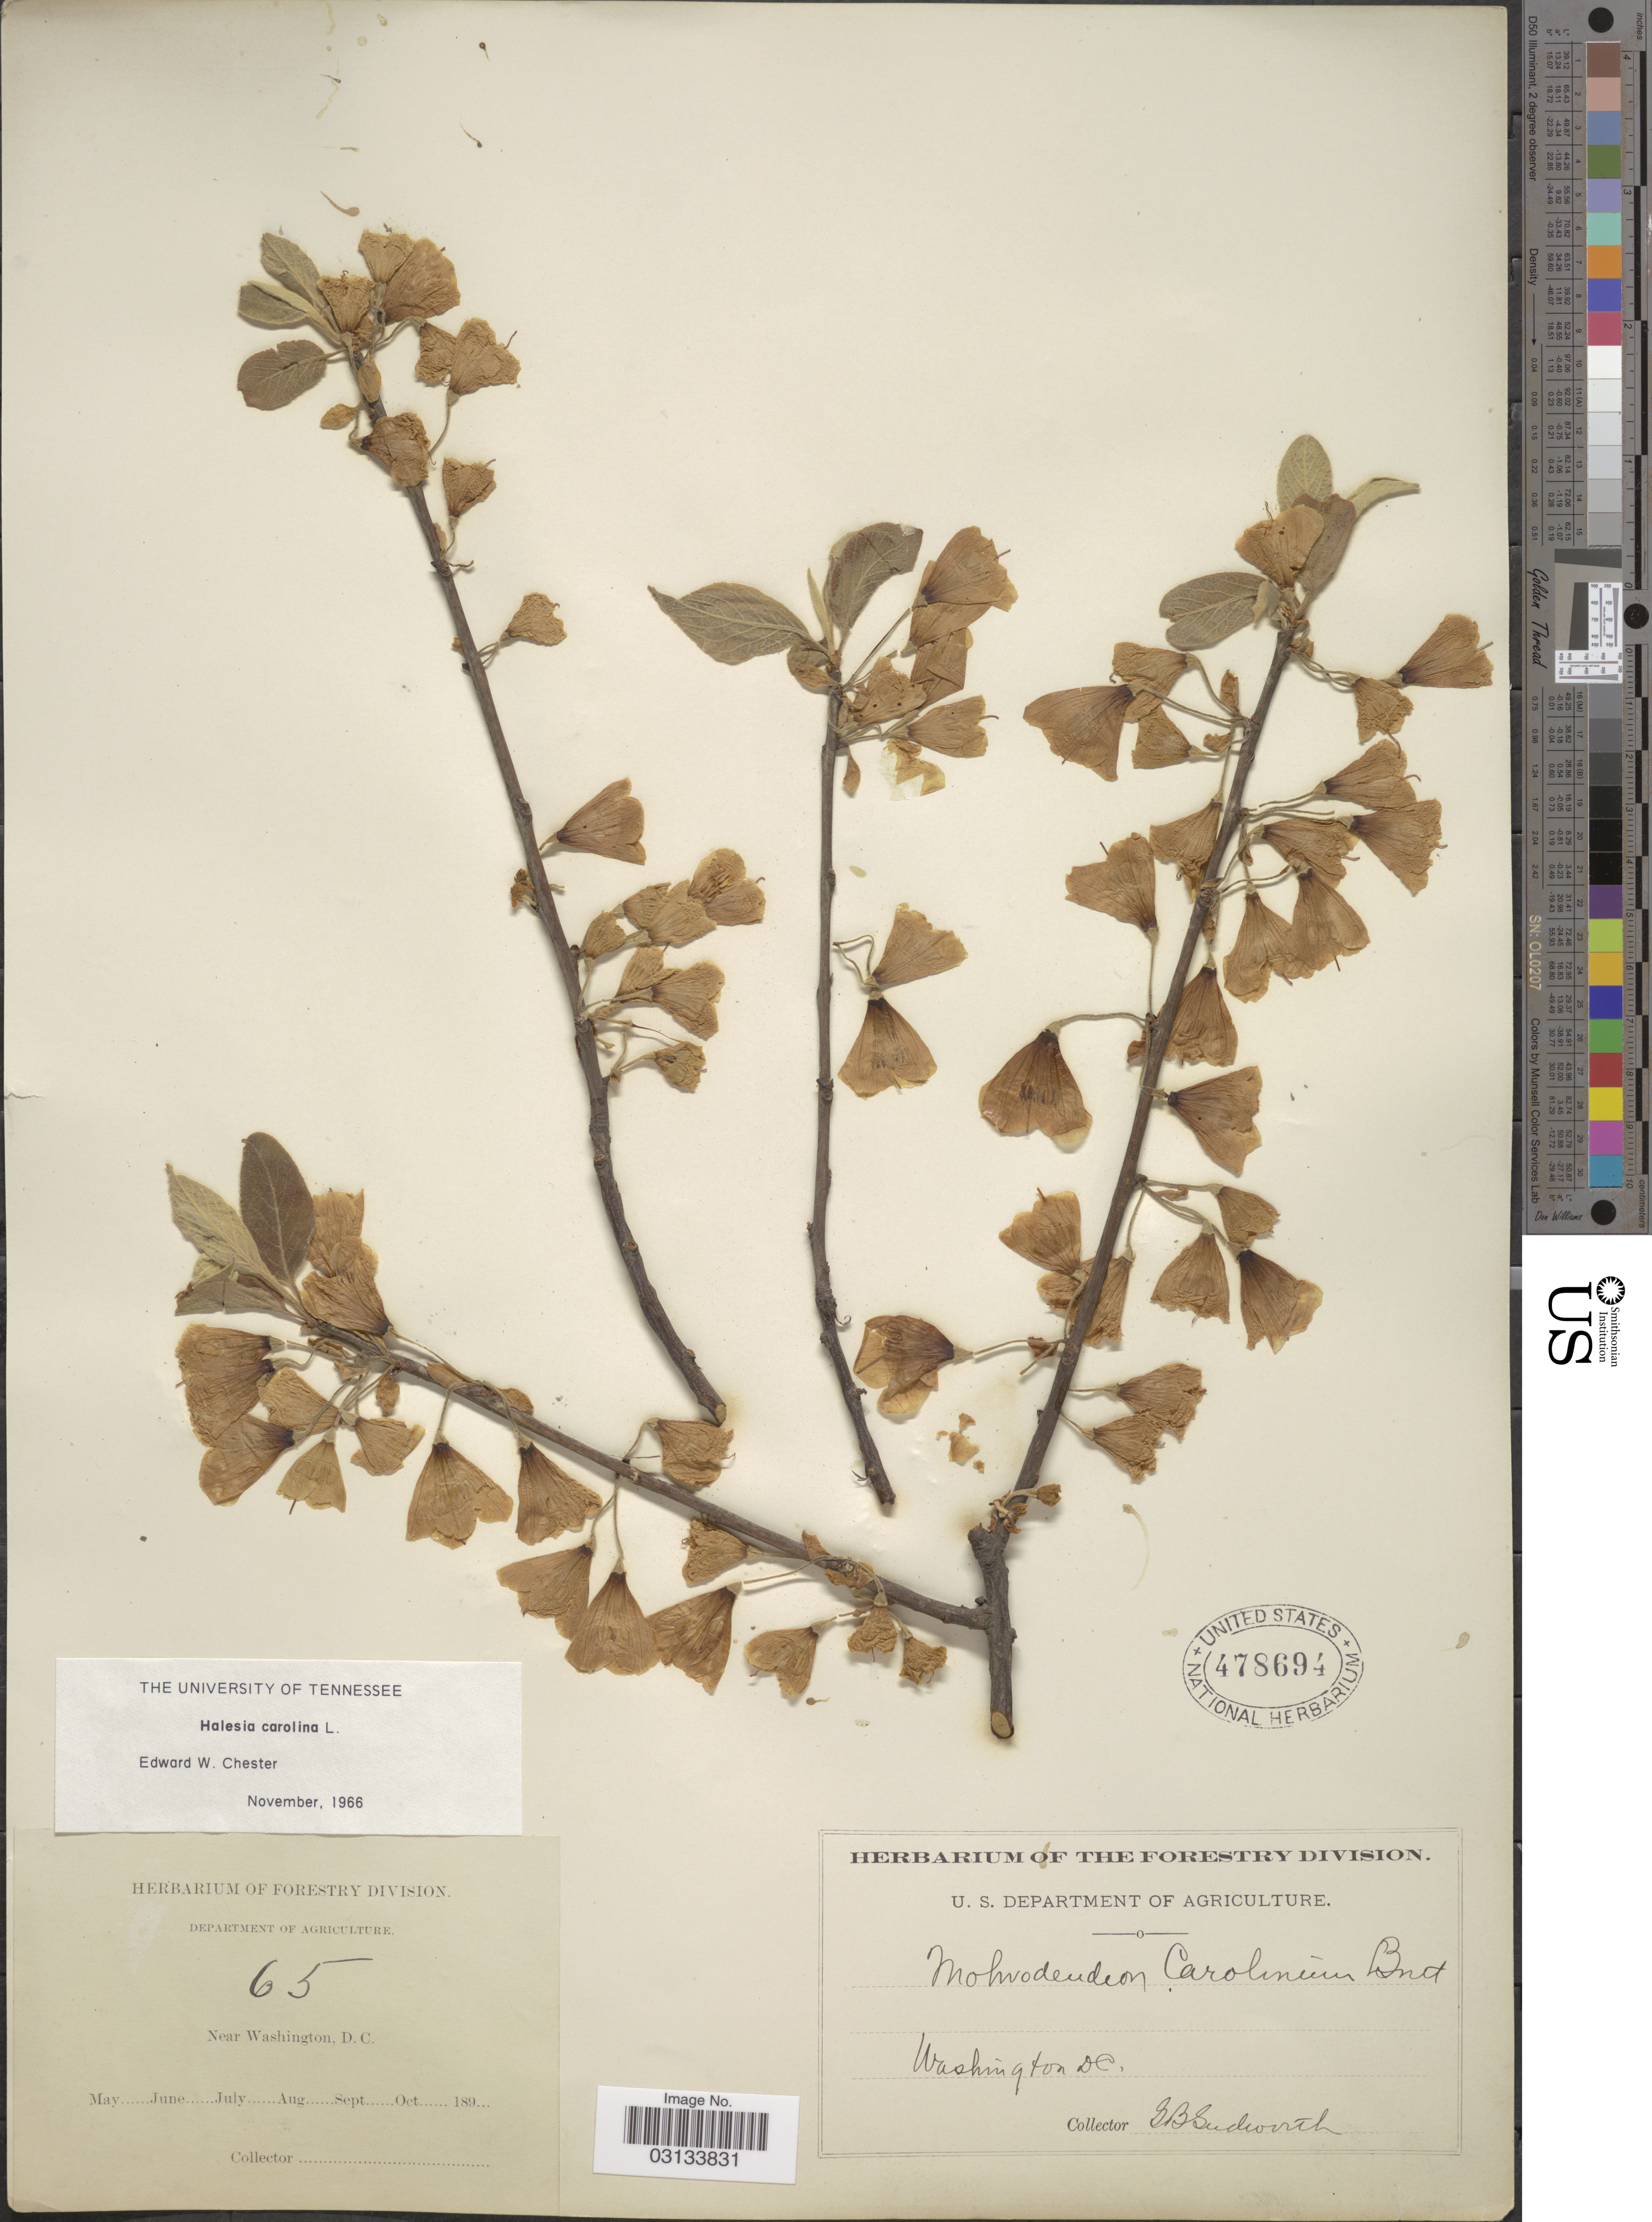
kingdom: Plantae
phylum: Tracheophyta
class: Magnoliopsida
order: Ericales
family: Styracaceae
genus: Halesia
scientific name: Halesia carolina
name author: L.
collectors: G. B. Sudworth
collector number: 65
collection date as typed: May June July Aug Sept Oct 189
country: United States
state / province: District of Columbia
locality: Near Washington D. C. Washington DC.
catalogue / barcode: US 478694